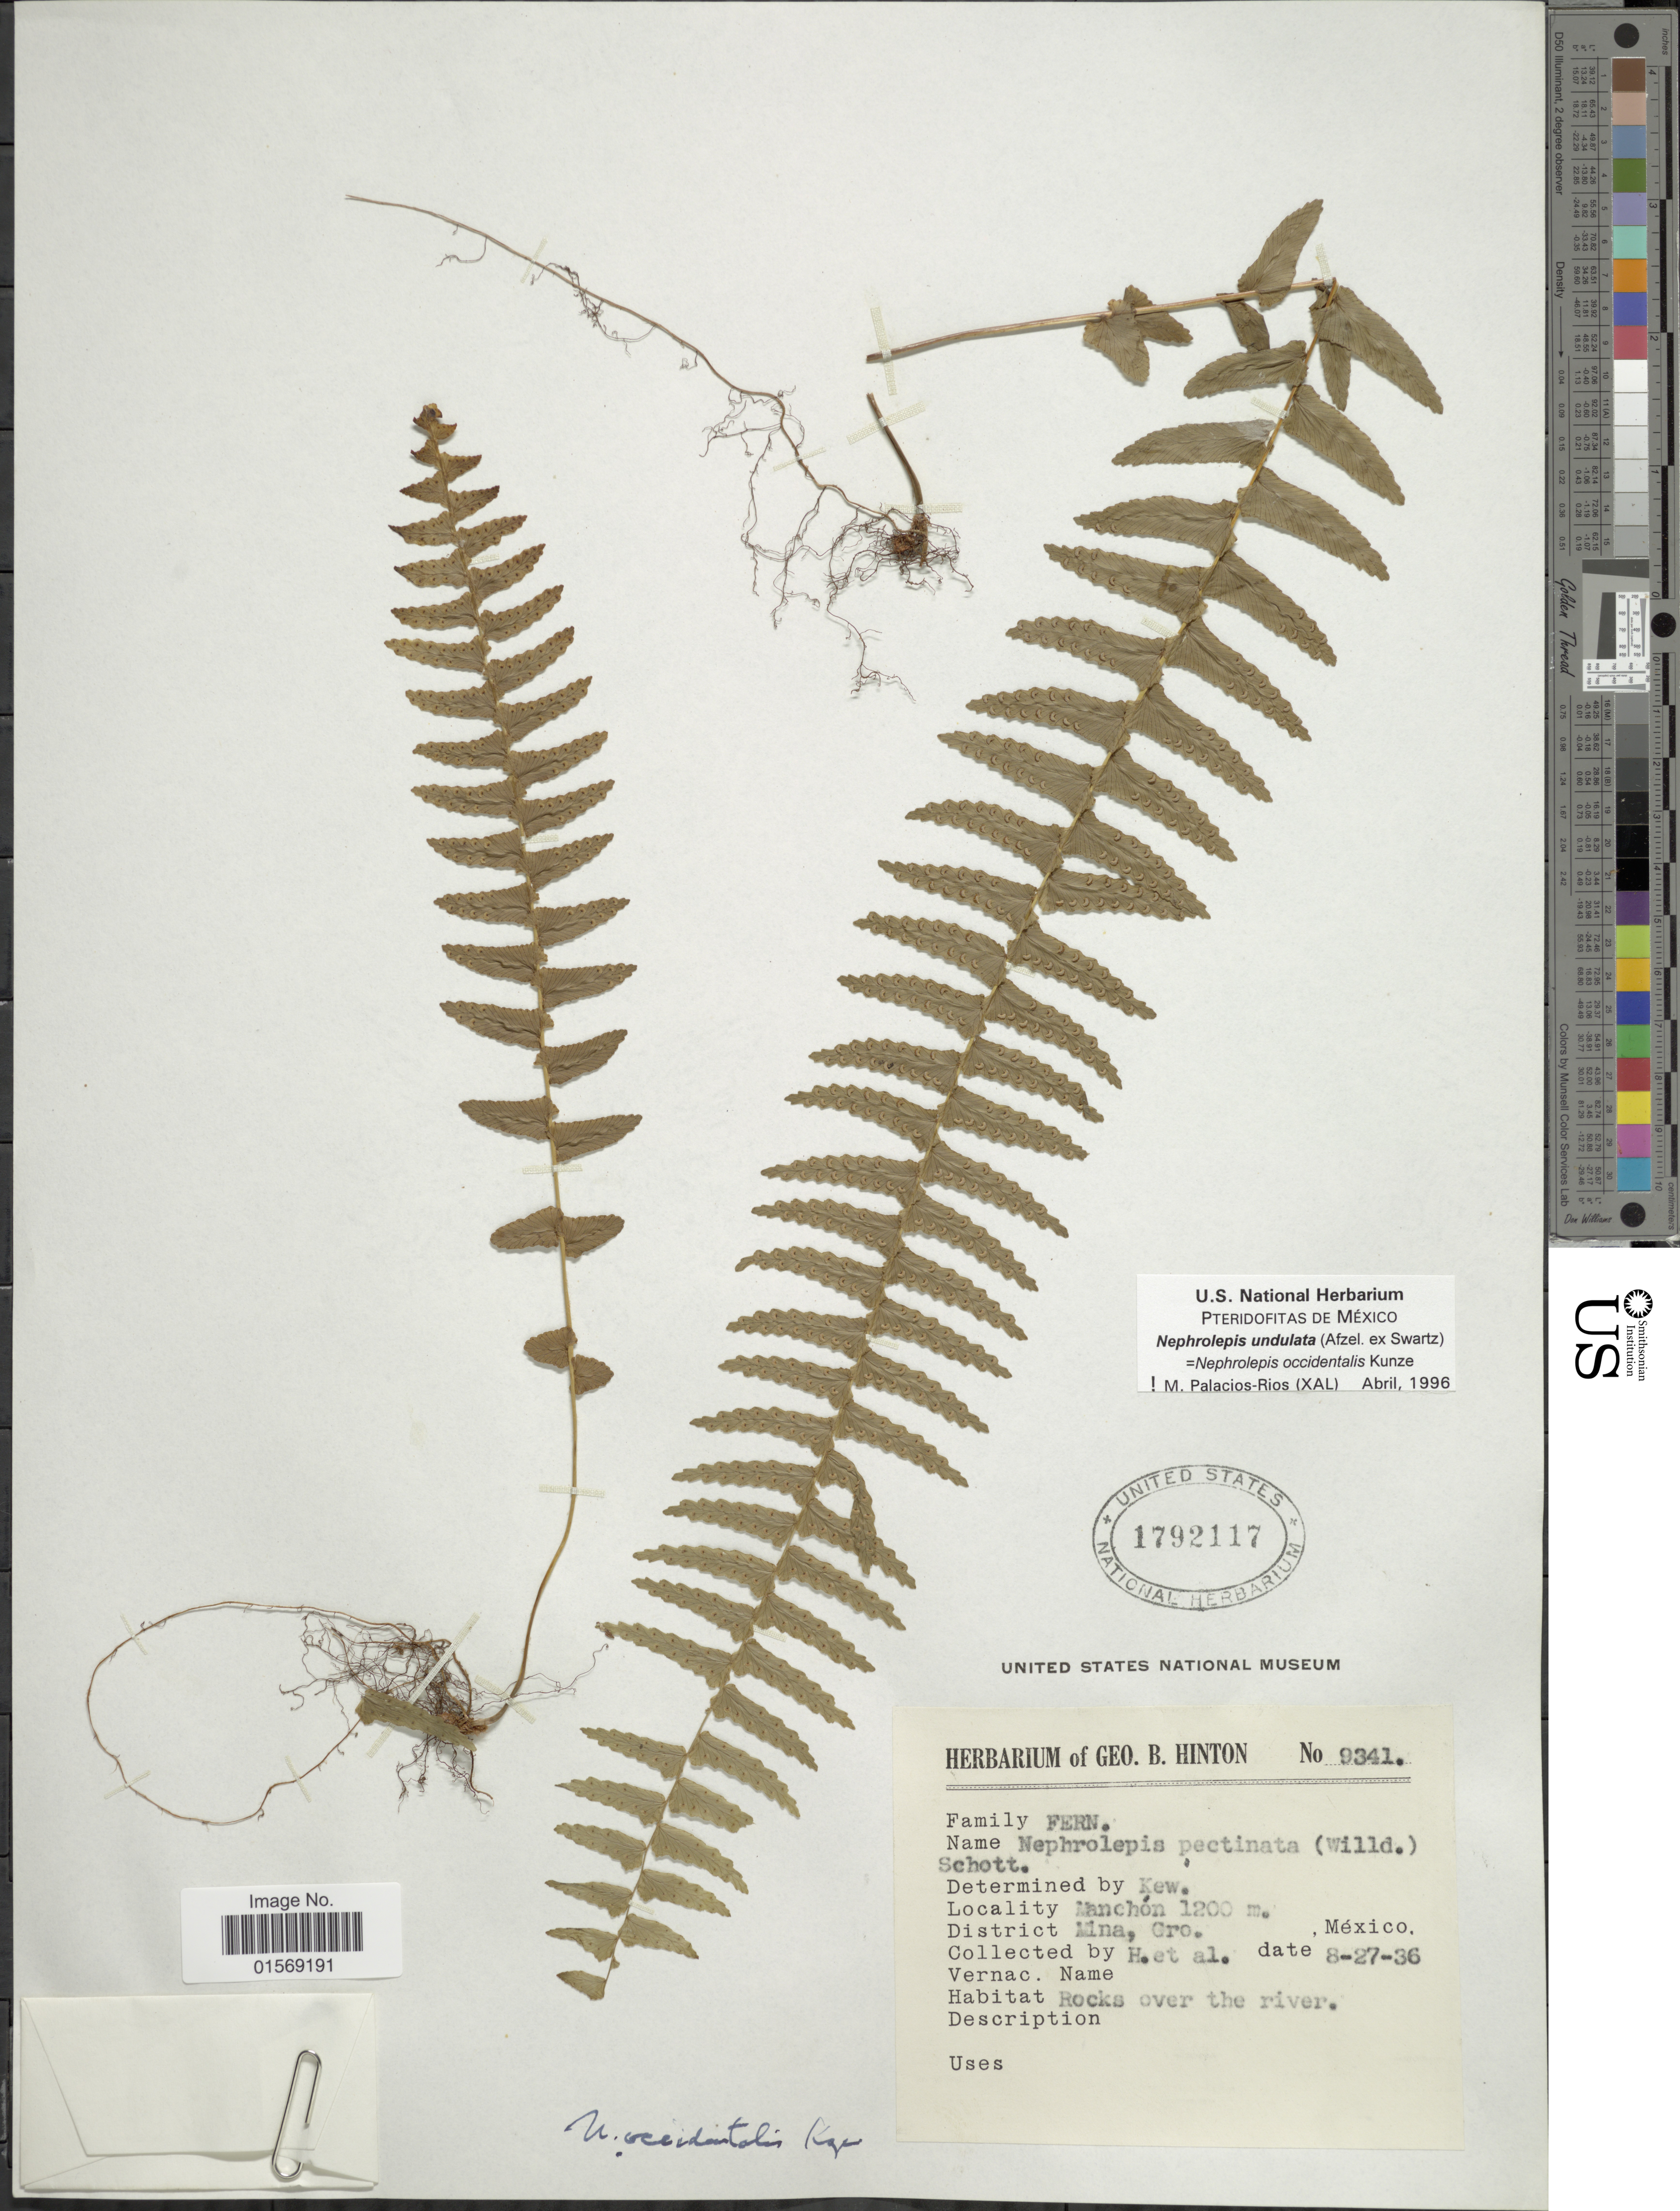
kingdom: Plantae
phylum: Tracheophyta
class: Polypodiopsida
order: Polypodiales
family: Nephrolepidaceae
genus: Nephrolepis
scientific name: Nephrolepis undulata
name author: J. Sm.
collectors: G. B. Hinton & et al.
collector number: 9341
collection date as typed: Transcribed d/m/y: 27/8/36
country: Mexico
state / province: Guerrero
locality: Manchon, District Mina, Gro. Mexico.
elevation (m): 1200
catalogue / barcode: US 1792117